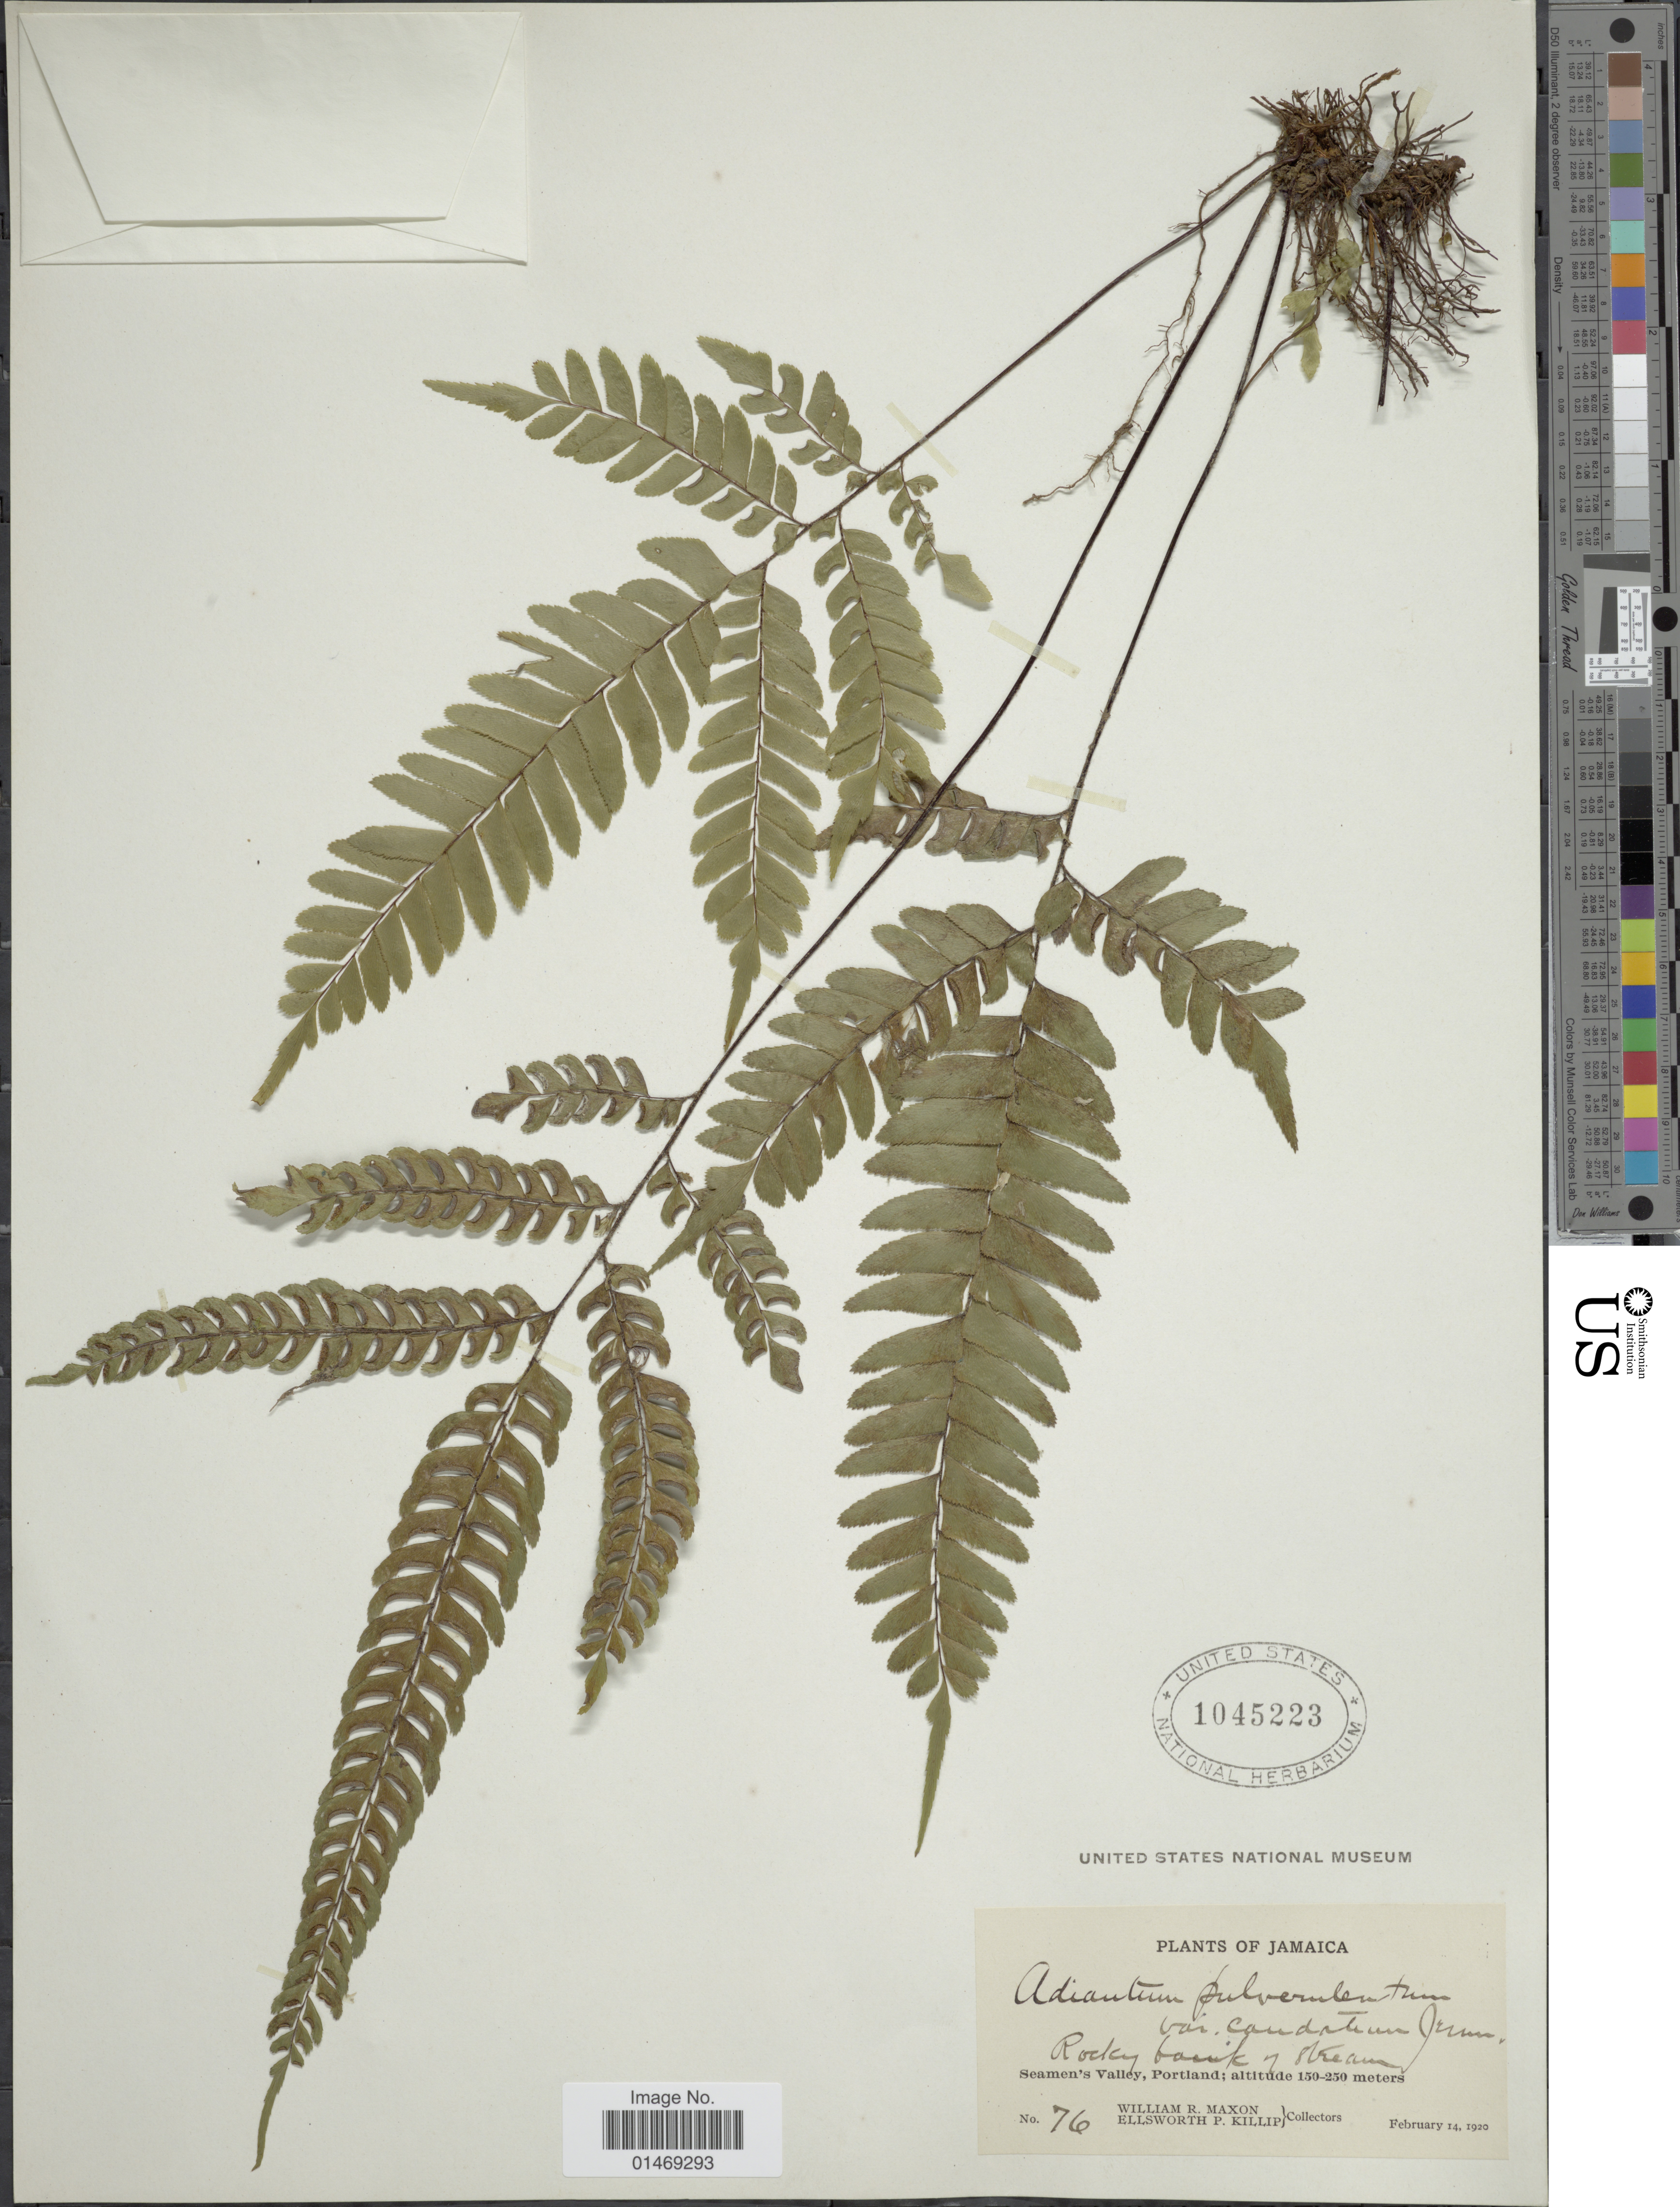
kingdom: Plantae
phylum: Tracheophyta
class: Polypodiopsida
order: Polypodiales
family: Pteridaceae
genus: Adiantum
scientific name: Adiantum pulverulentum var. caudatum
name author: Jenman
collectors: W. R. Maxon & E. P. Killip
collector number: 76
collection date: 1920-02-14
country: Jamaica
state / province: Portland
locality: Seamen's Valley, Portland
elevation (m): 150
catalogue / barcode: US 1045223